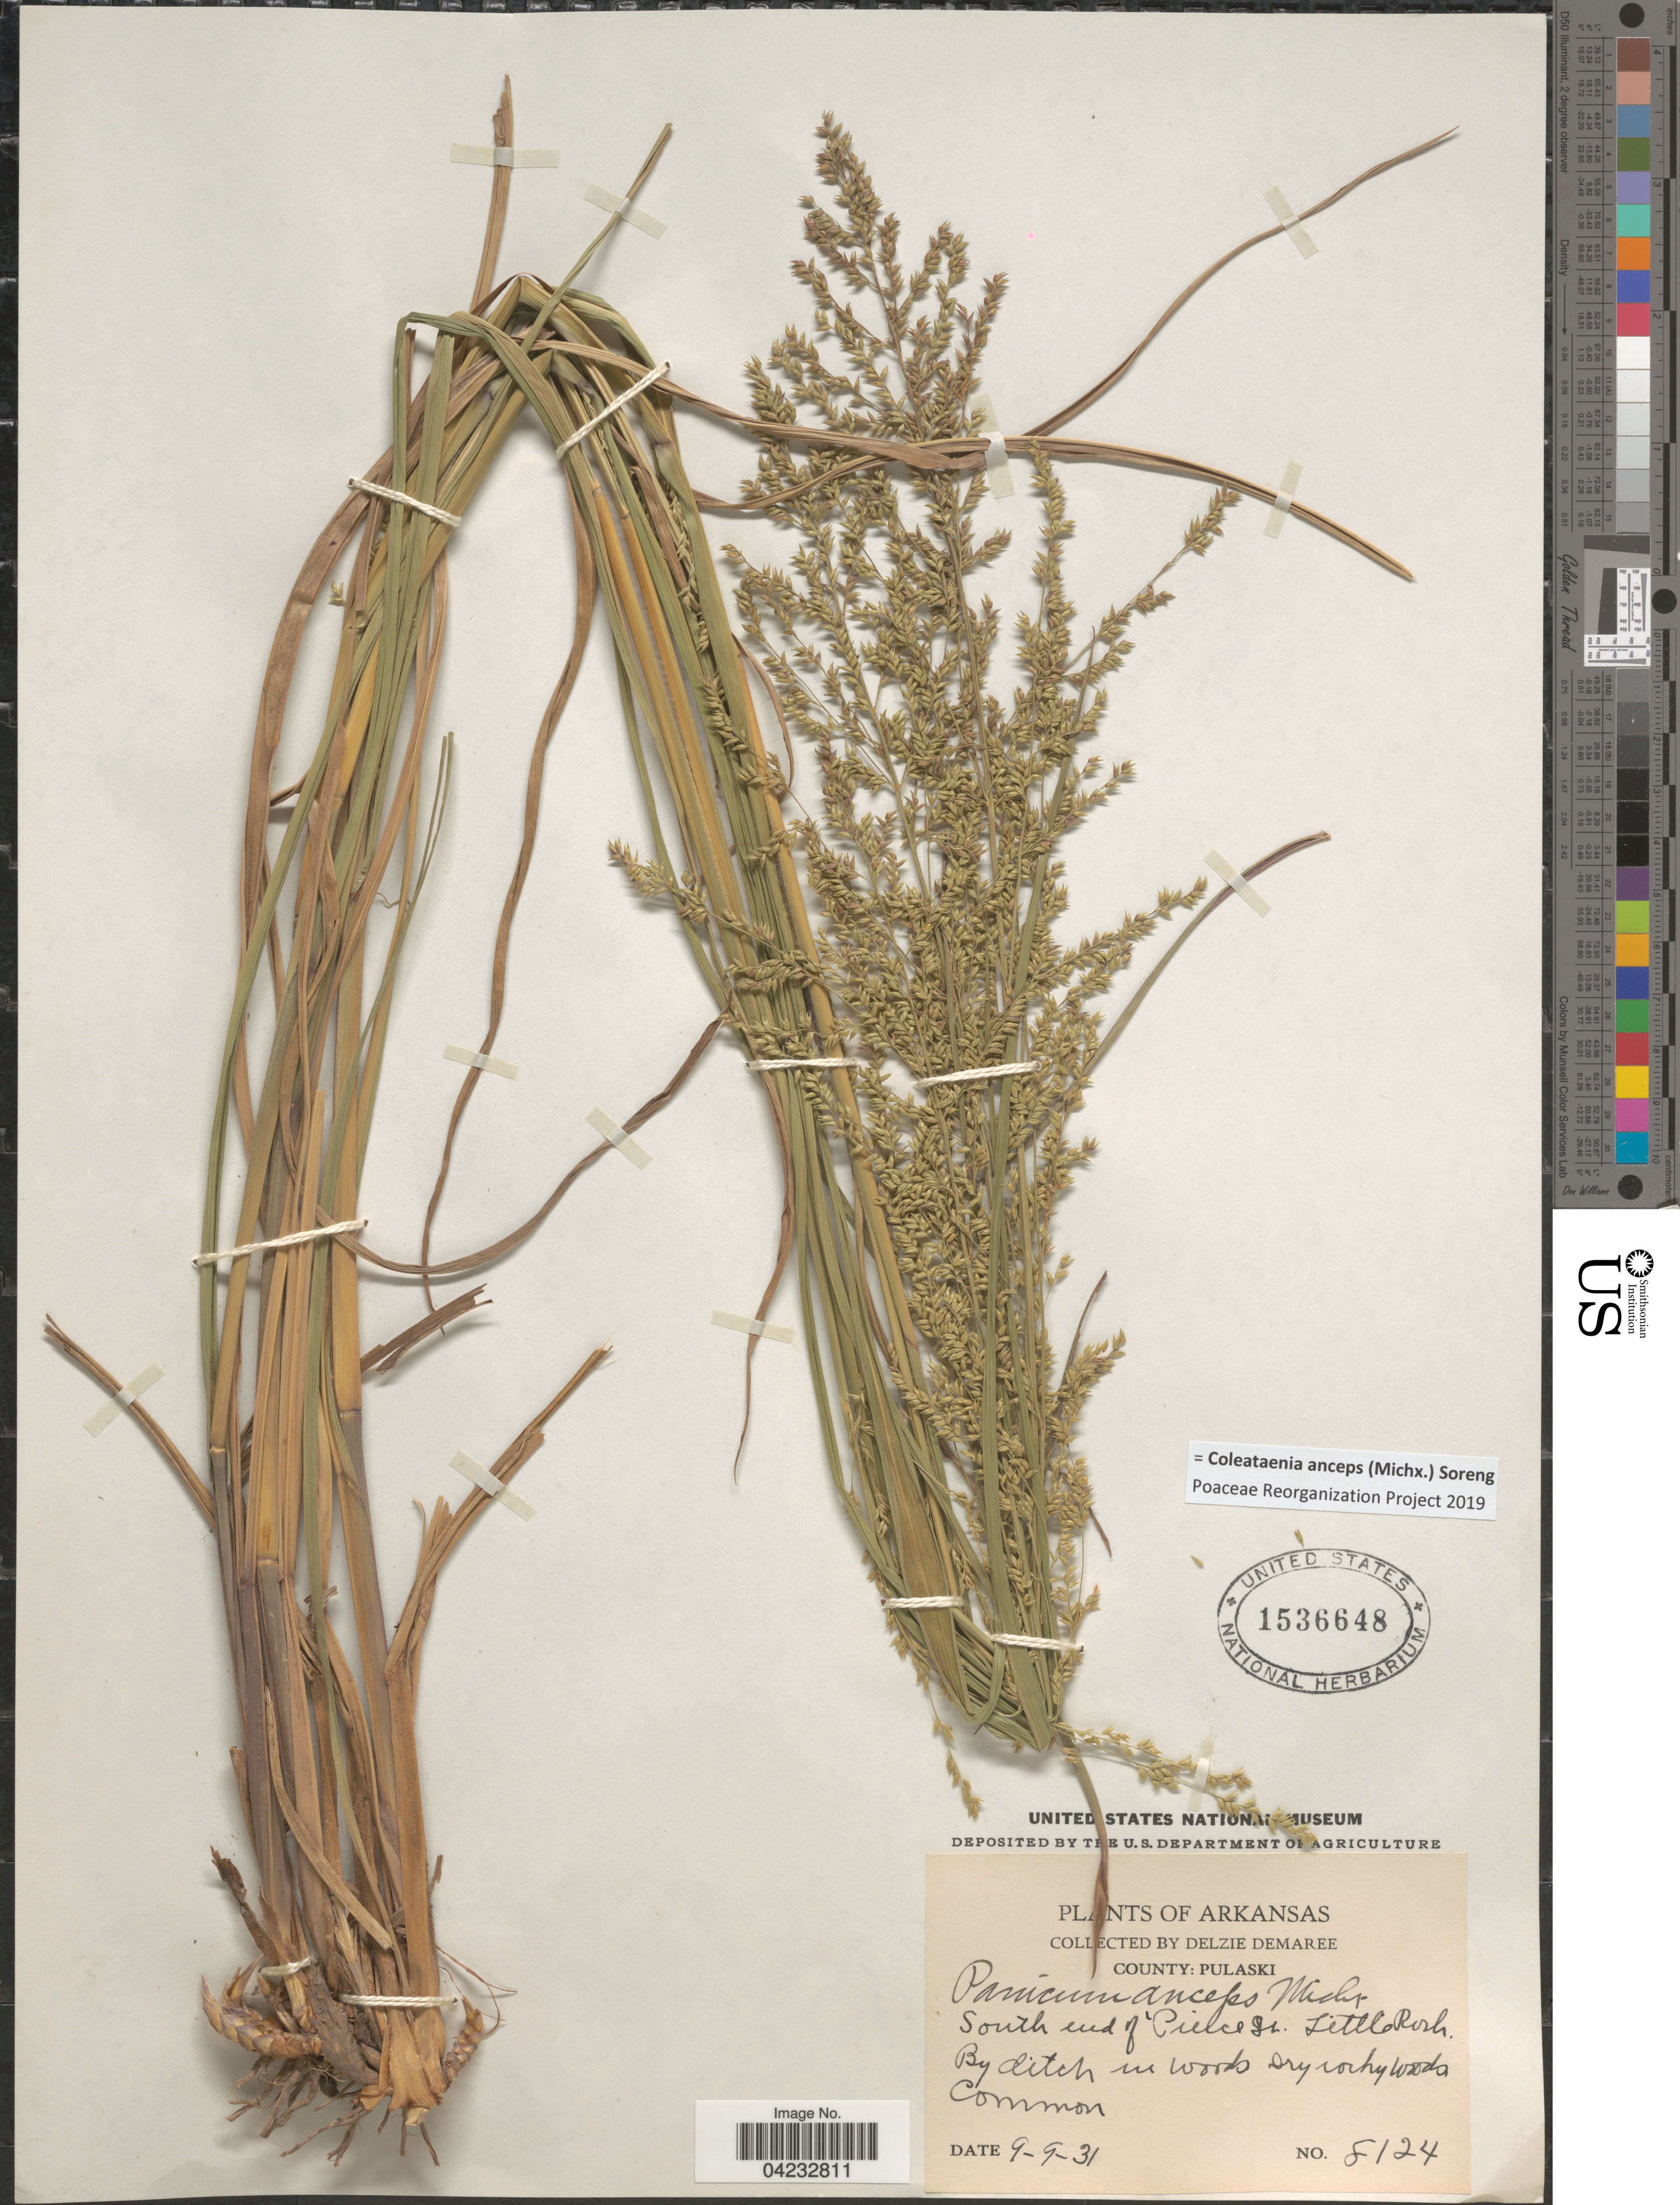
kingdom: Plantae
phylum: Tracheophyta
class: Liliopsida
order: Poales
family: Poaceae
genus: Coleataenia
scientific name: Coleataenia anceps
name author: (Michx.) Soreng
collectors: D. Demaree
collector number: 8124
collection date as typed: Transcribed d/m/y: 9/9/31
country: United States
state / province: Arkansas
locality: County: Pulaski. South end of Pierce St. Little Rock.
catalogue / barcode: US 1536648